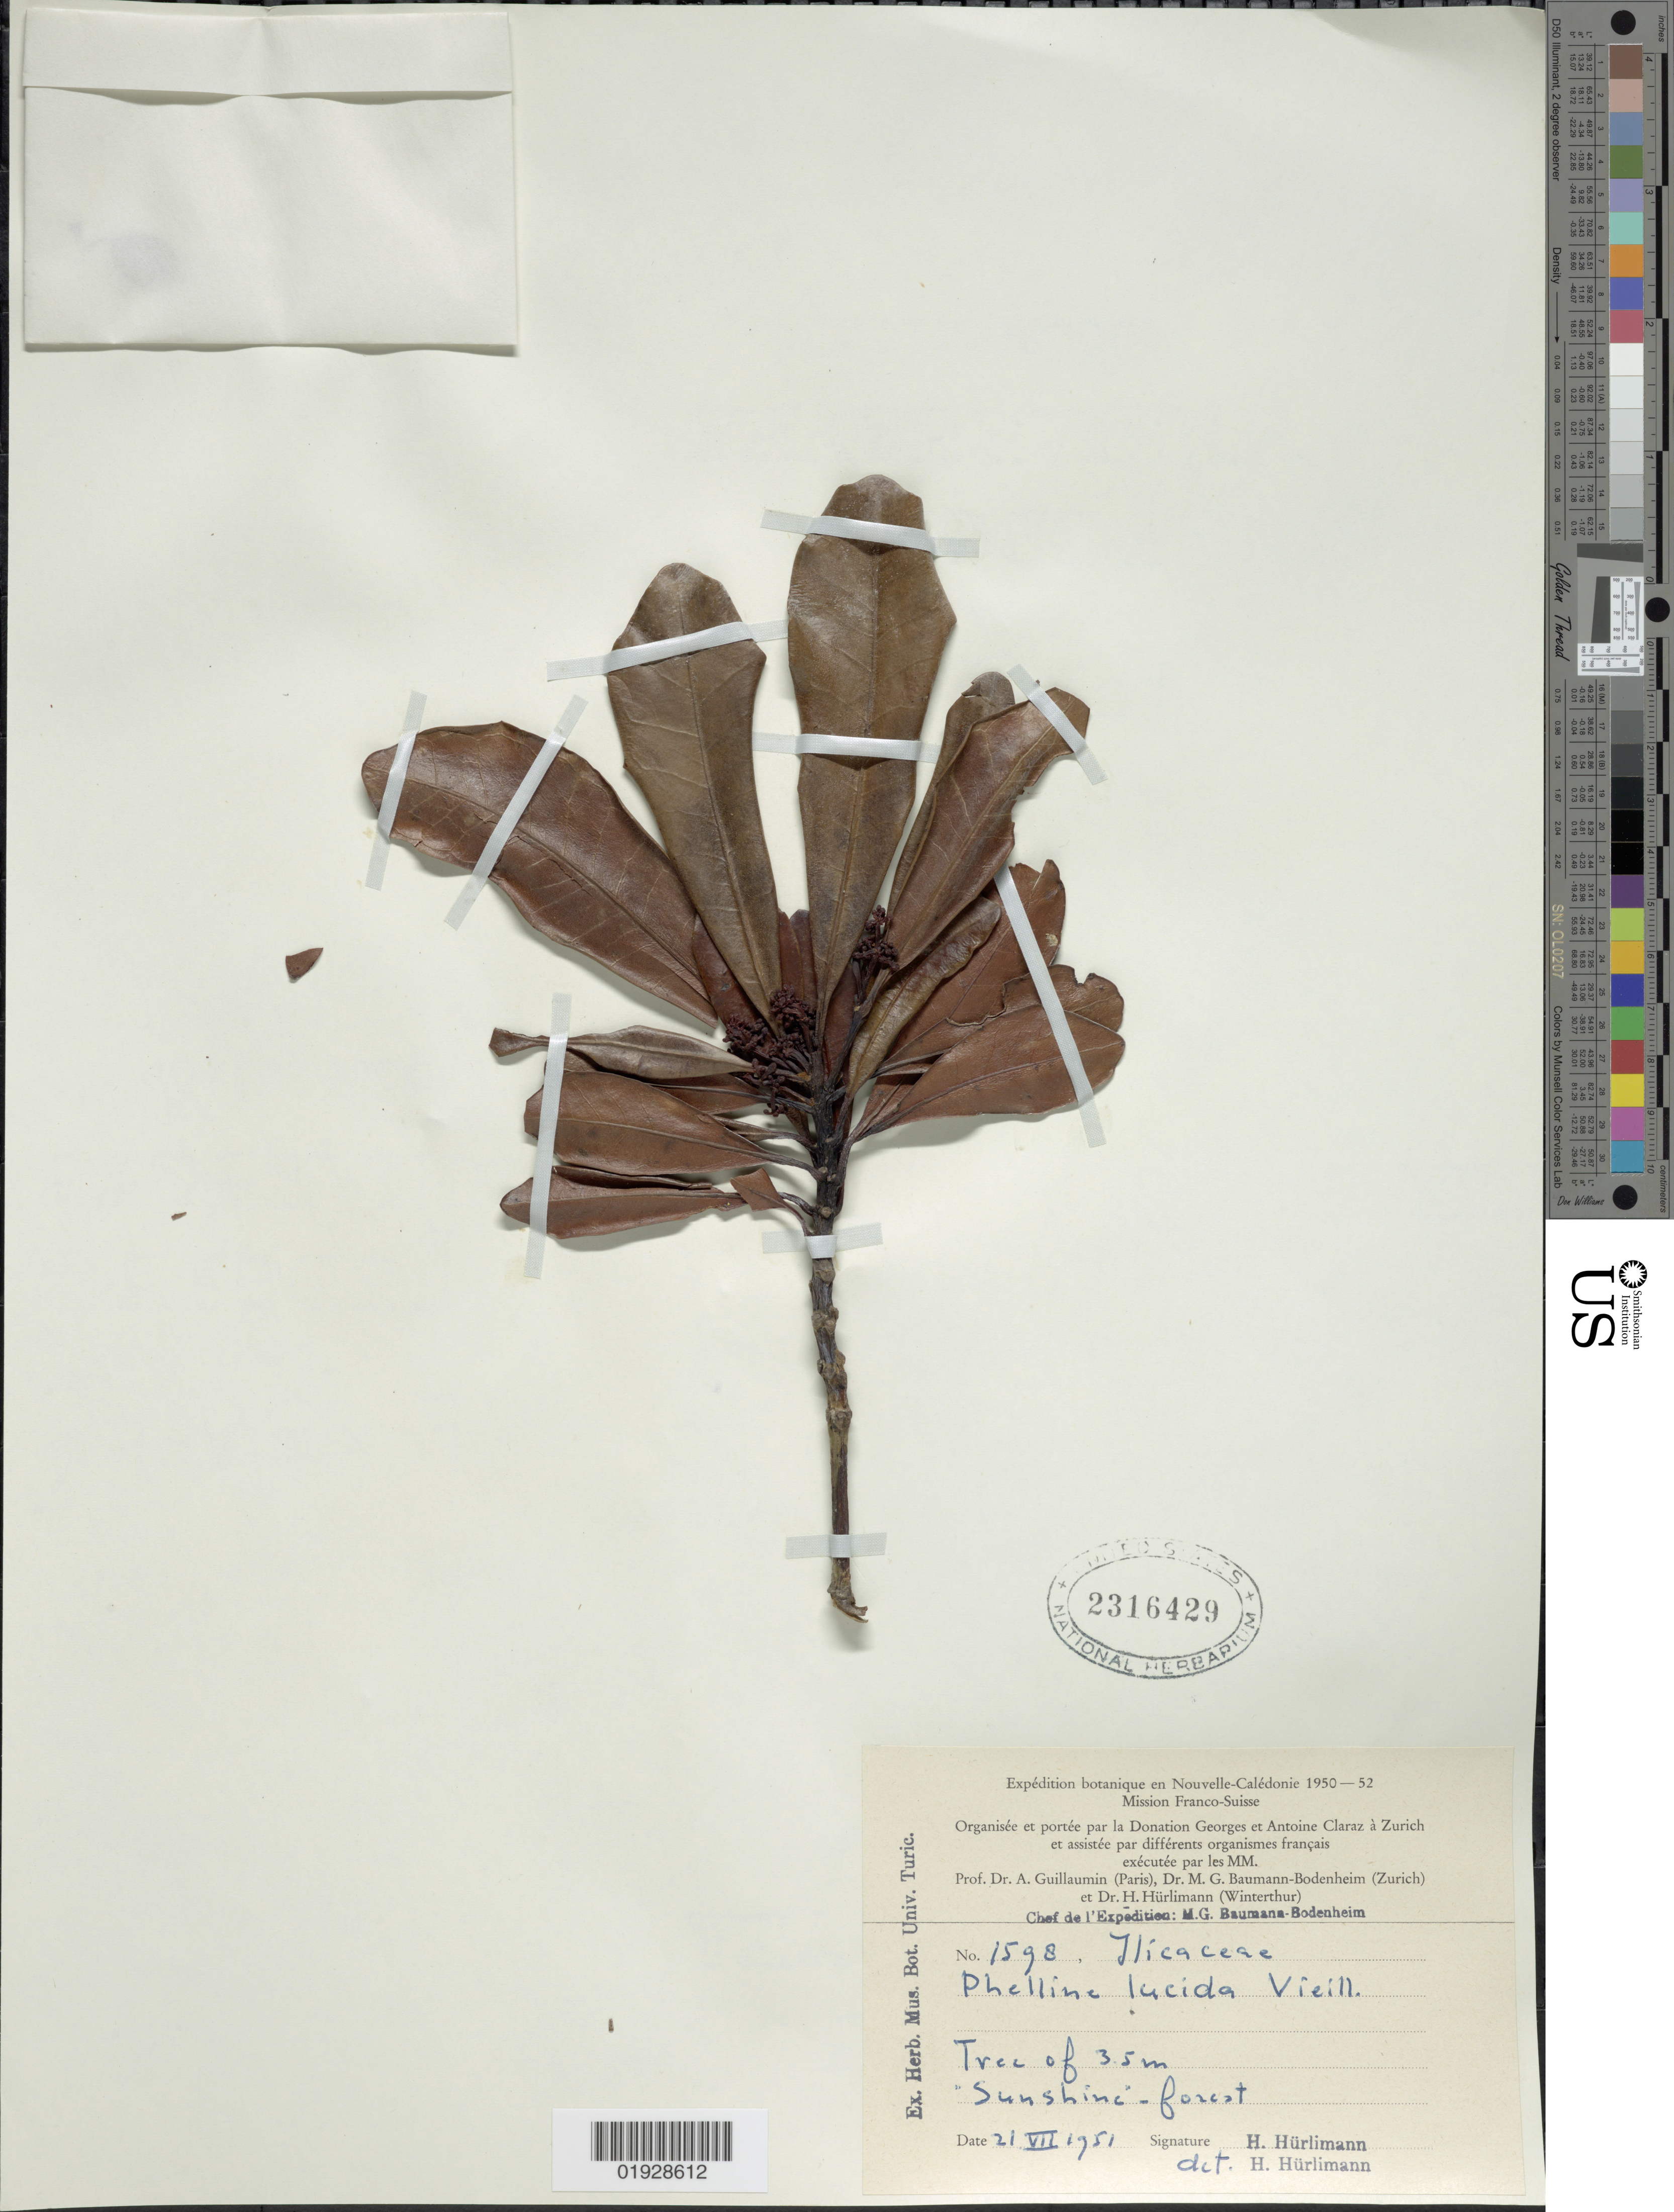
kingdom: Plantae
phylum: Tracheophyta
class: Magnoliopsida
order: Asterales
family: Phellinaceae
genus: Phelline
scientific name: Phelline lucida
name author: Vieill. ex Baill.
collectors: H. Hürlimann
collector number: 1598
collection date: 1951-07-21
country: New Caledonia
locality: Sunshine - forest.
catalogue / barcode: US 2316429